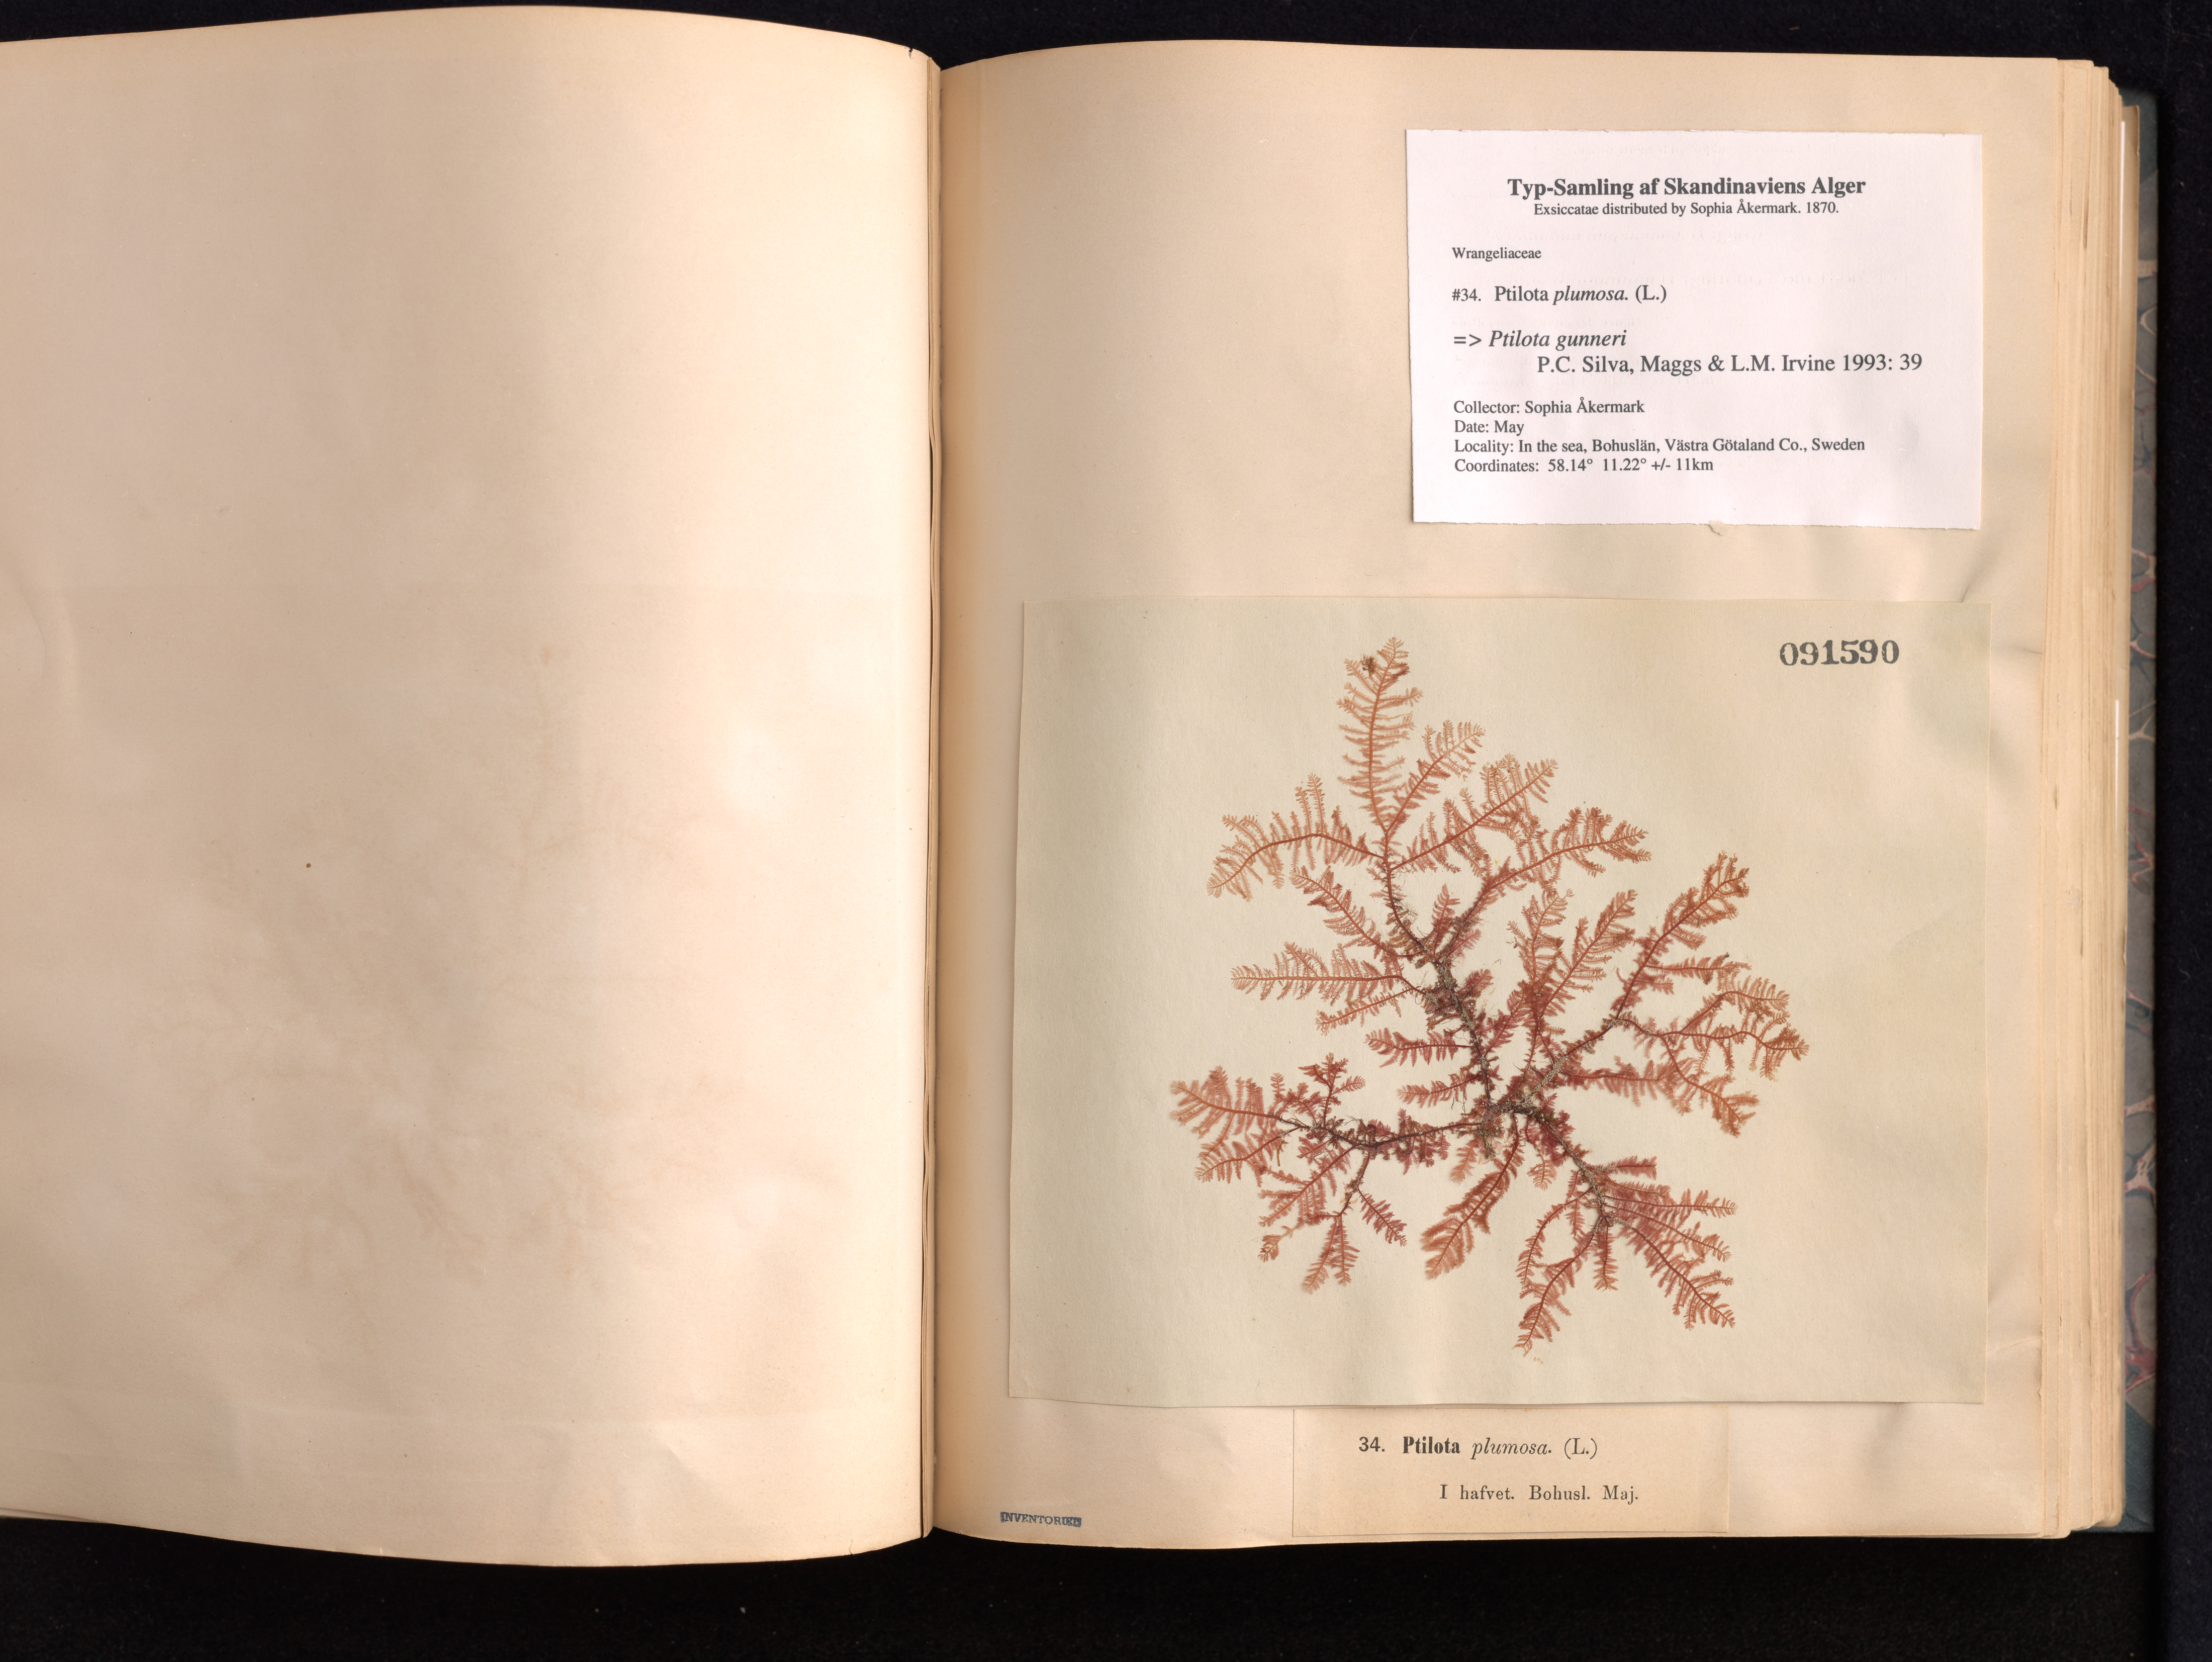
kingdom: Plantae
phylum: Rhodophyta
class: Florideophyceae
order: Ceramiales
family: Wrangeliaceae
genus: Ptilota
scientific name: Ptilota gunneri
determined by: Algae name updating Project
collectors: S. Akermark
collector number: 34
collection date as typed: May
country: Sweden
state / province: Västra Götaland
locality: Bohuslan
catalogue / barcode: US 91590